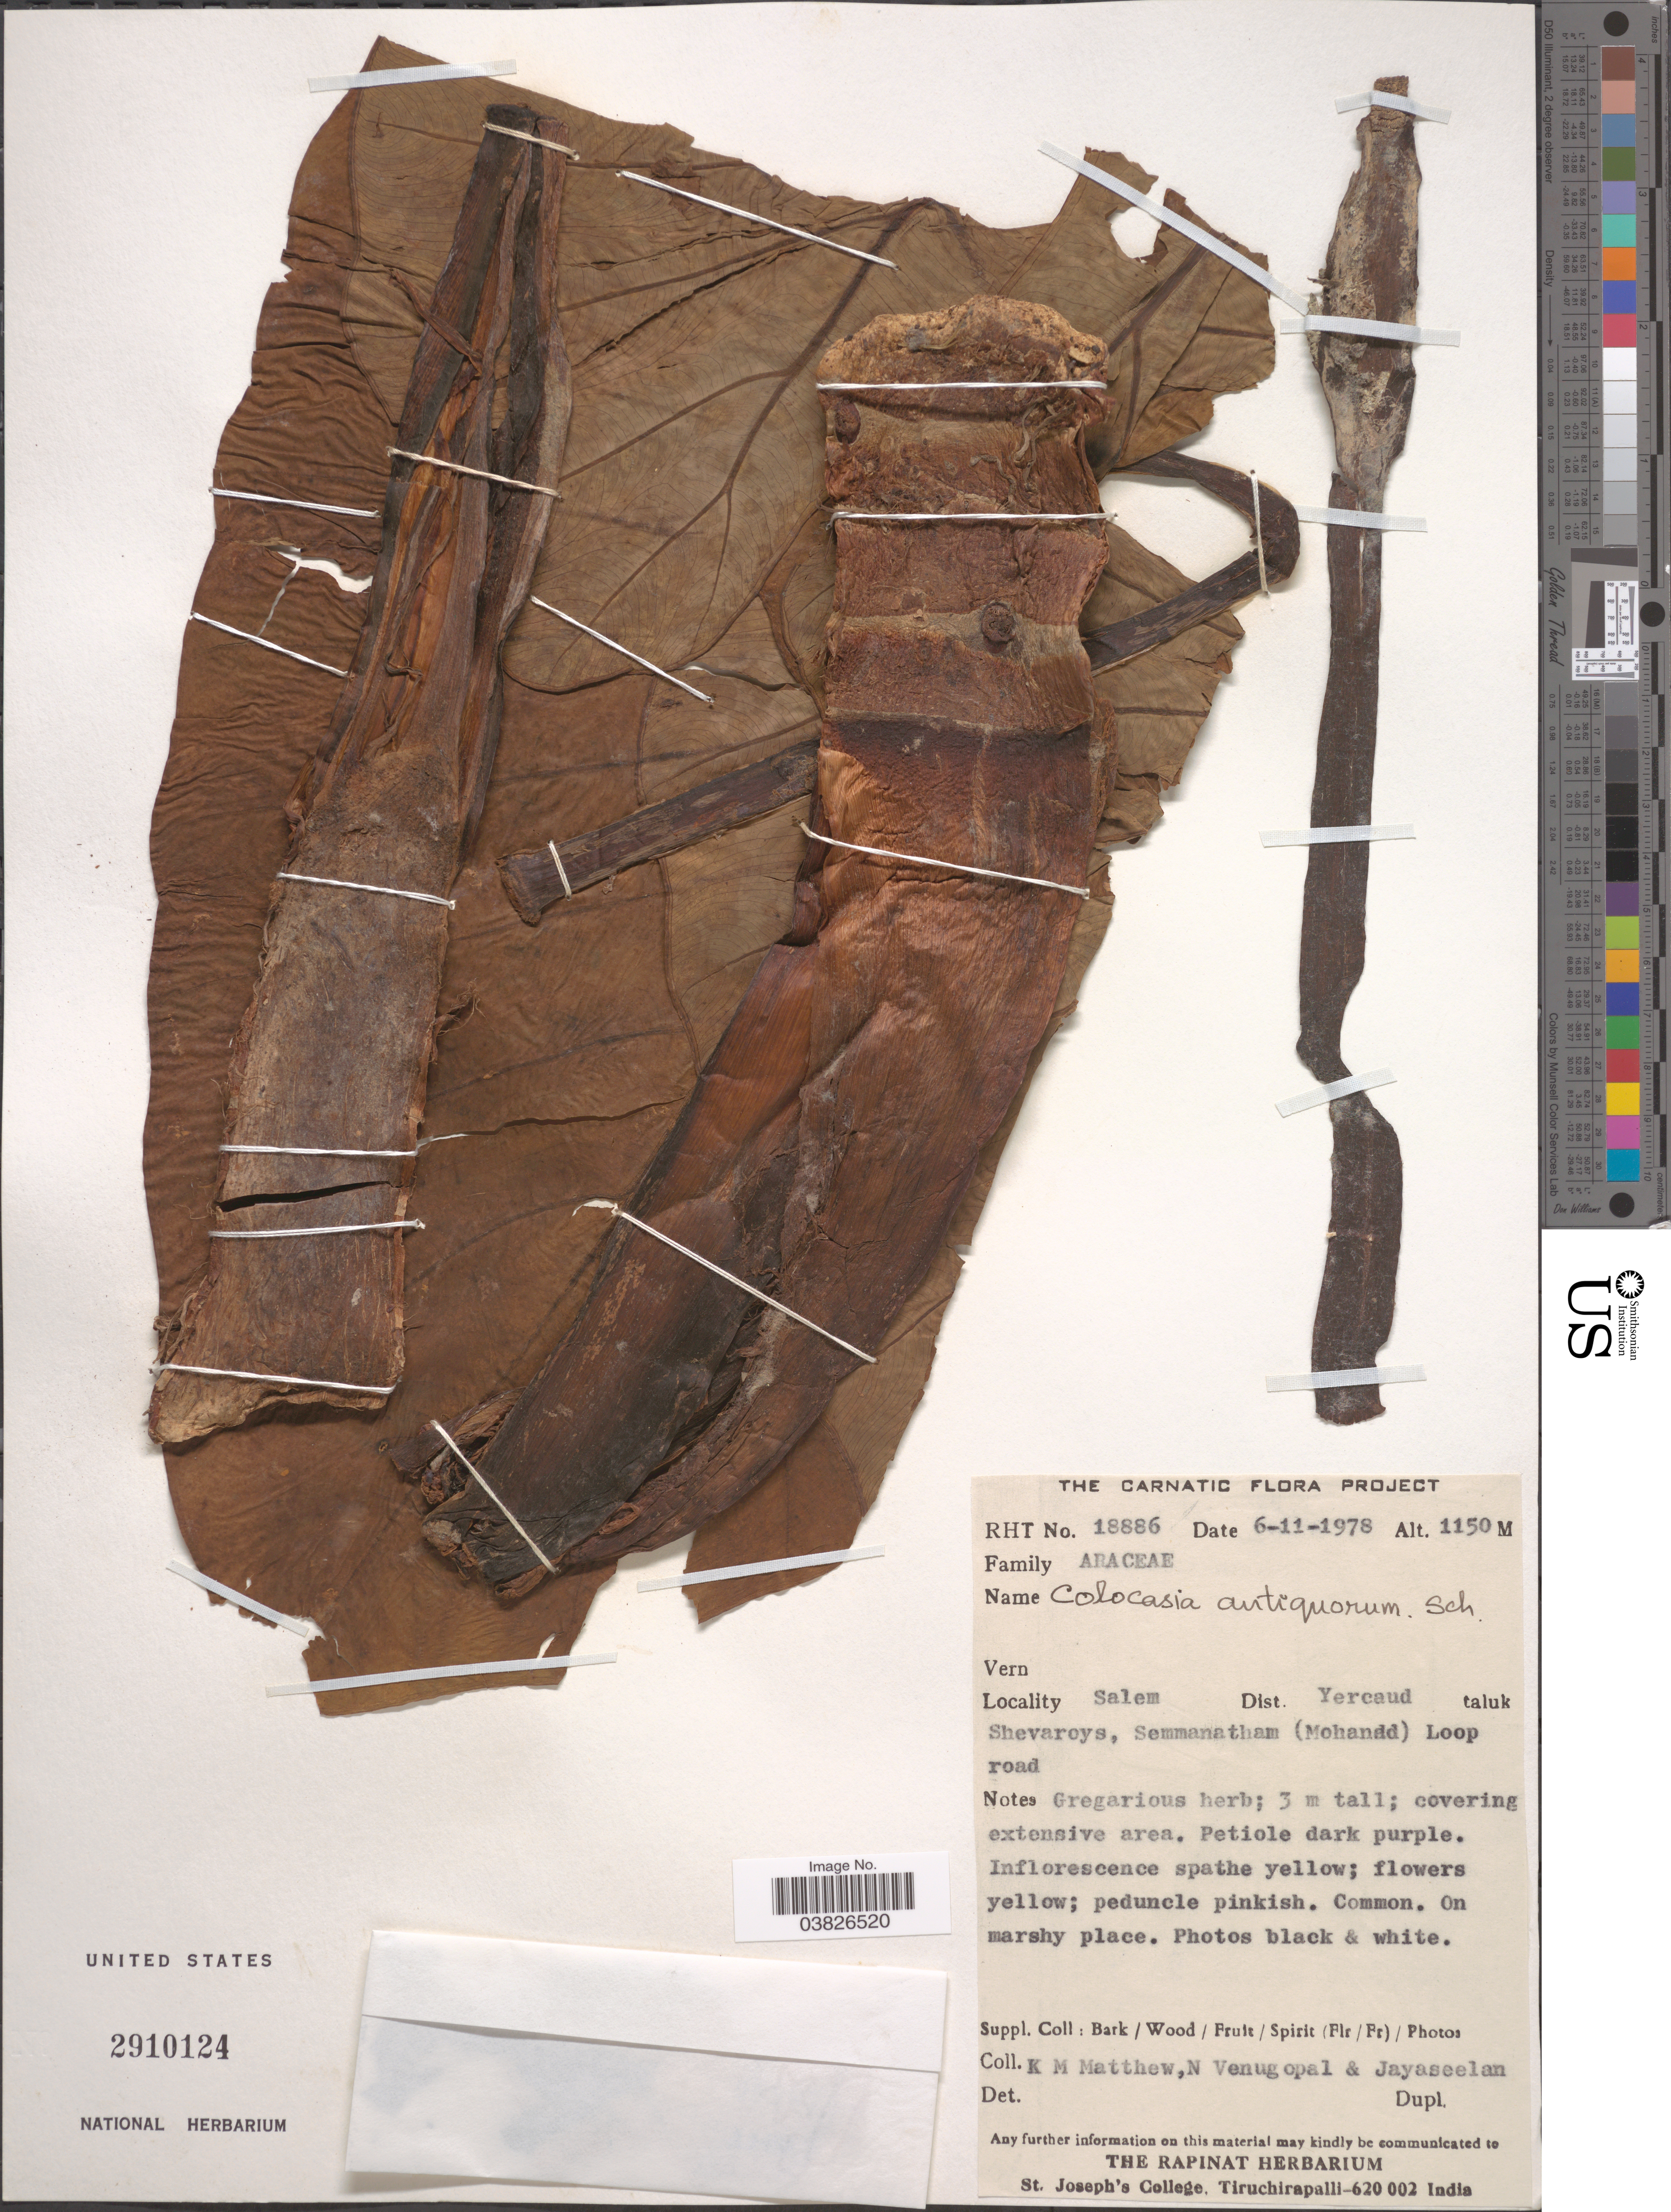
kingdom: Plantae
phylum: Tracheophyta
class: Liliopsida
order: Alismatales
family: Araceae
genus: Colocasia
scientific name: Colocasia esculenta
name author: (L.) Schott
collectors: K. M. Matthew, N. Venugopal & Jayaseelan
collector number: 18886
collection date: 1978-11-06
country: India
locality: Salem Dist. Yercaud taluk Shevaroys, Semmanatham (Mohandd) Loop road.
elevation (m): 1150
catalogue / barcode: US 2910124